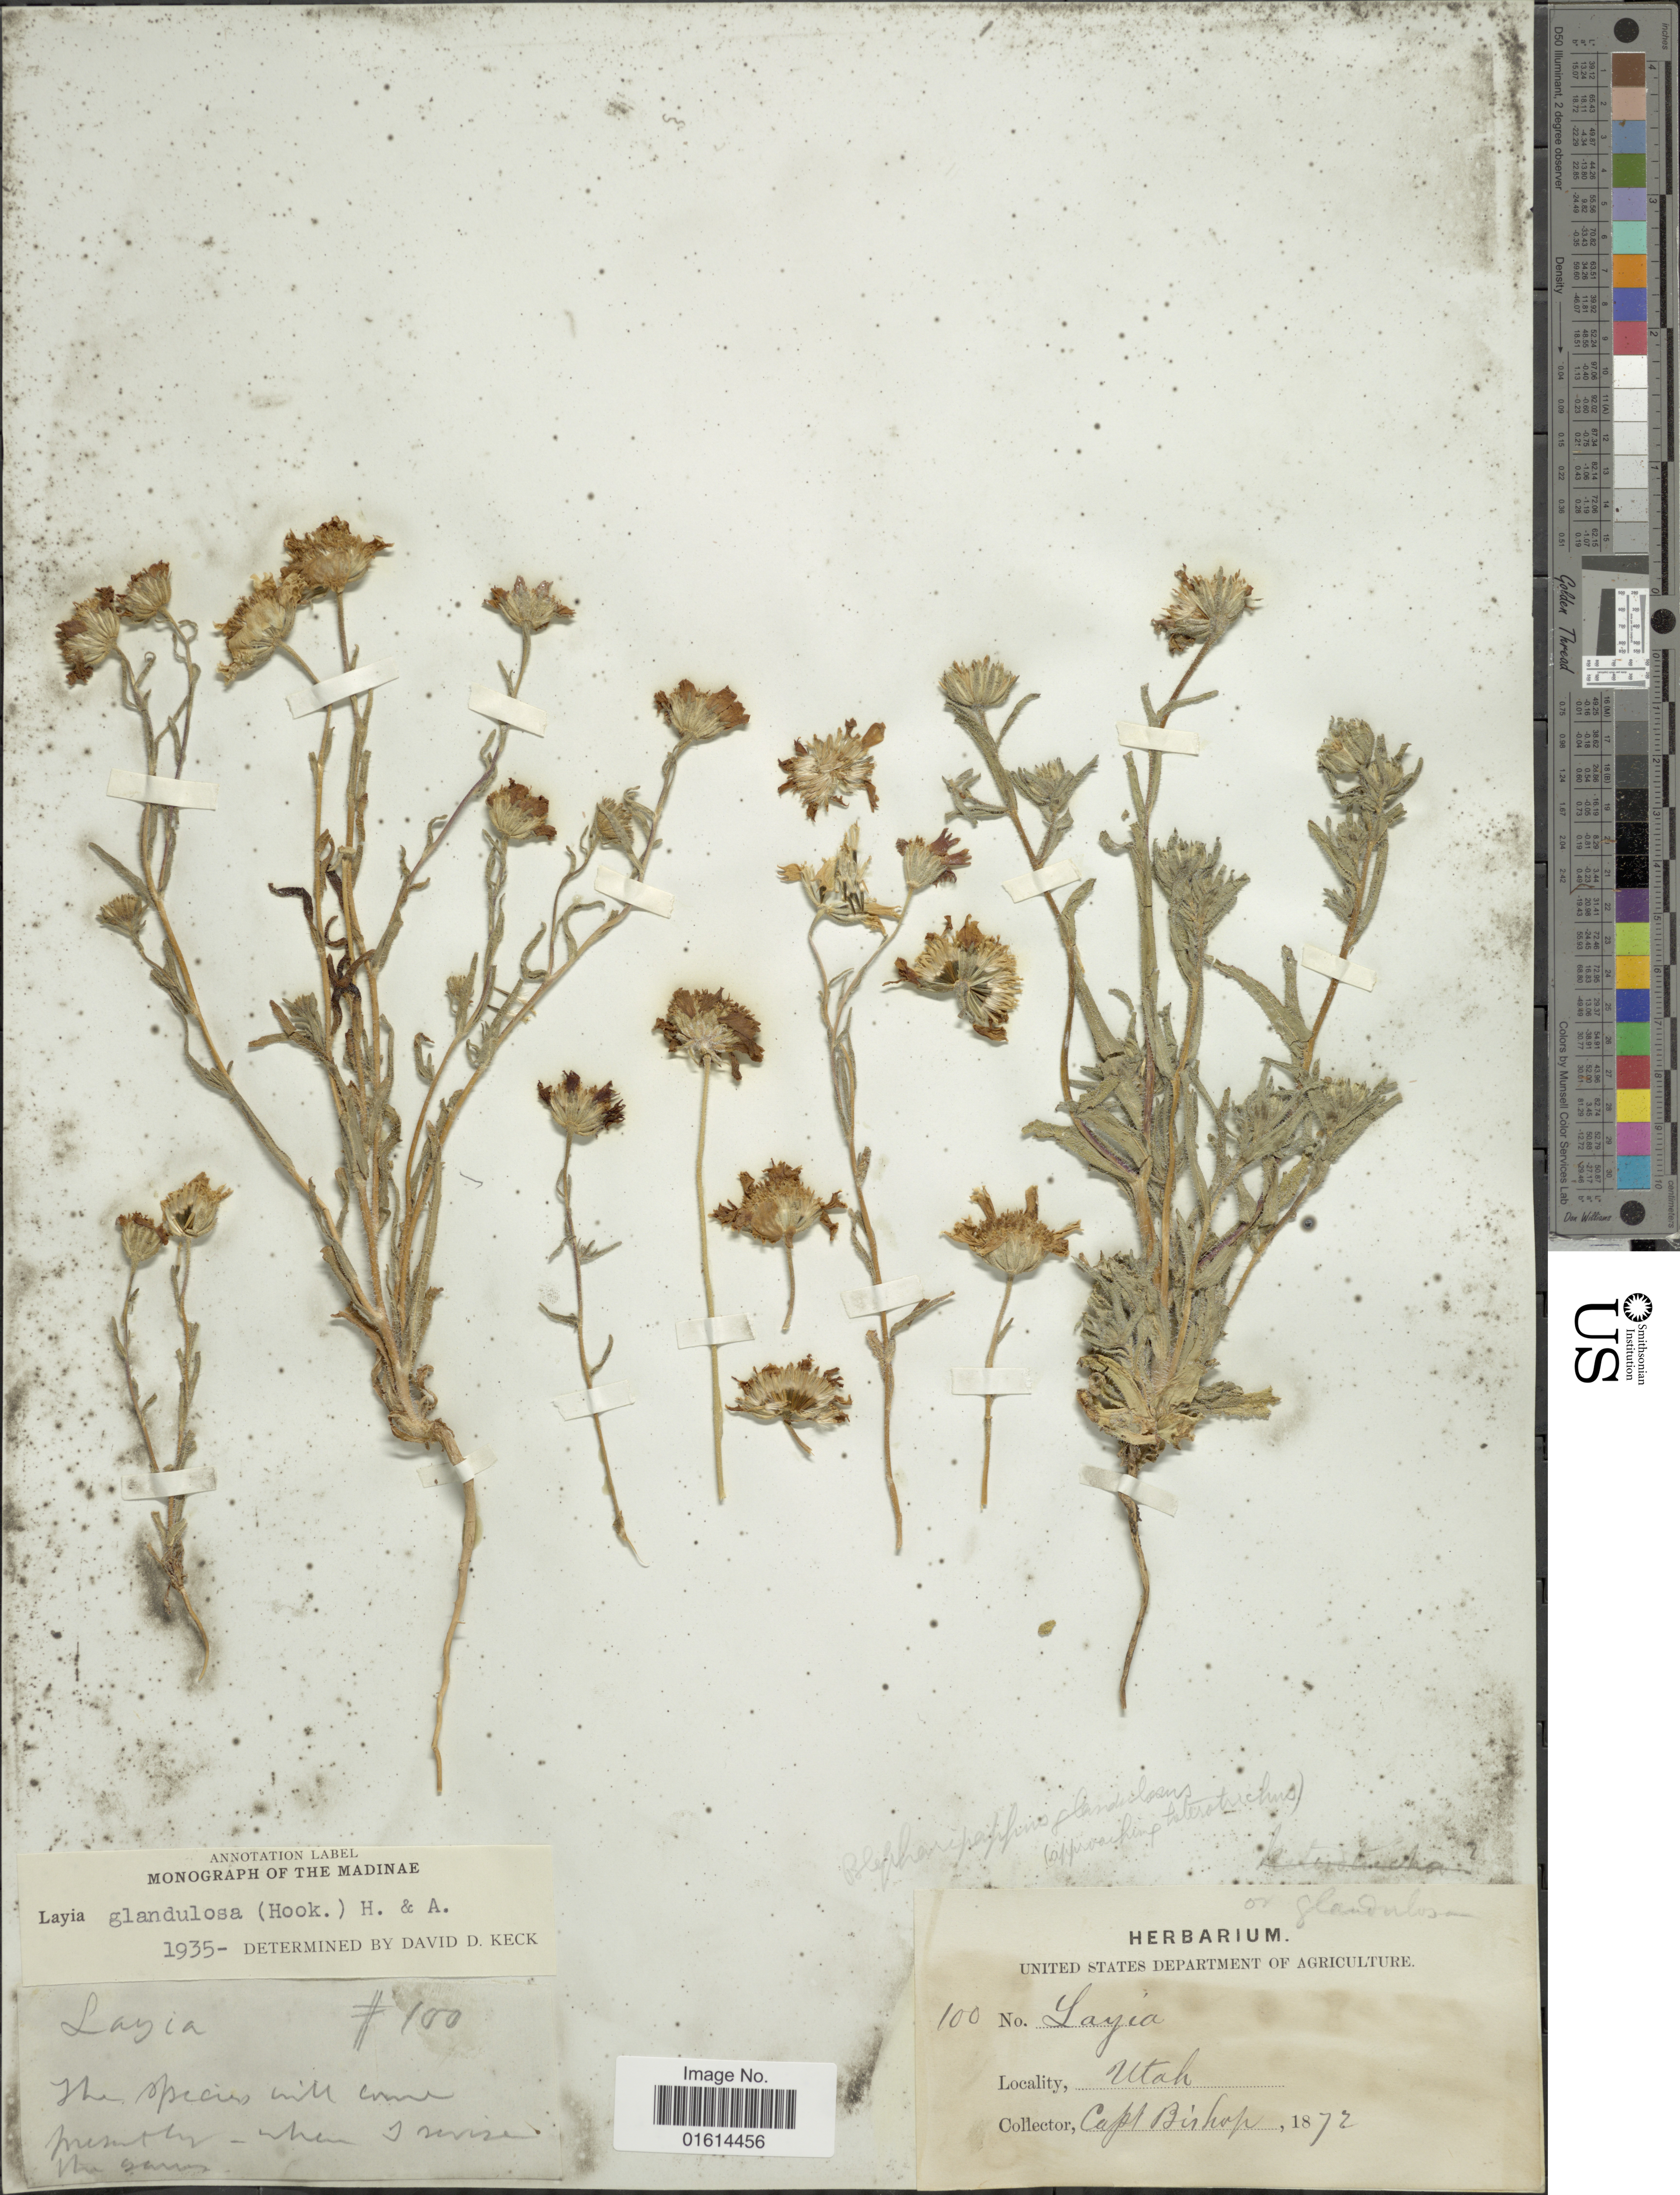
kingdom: Plantae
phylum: Tracheophyta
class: Magnoliopsida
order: Asterales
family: Asteraceae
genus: Layia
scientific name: Layia glandulosa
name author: Hook. & Arn.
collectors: F. M. Bishop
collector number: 100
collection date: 1872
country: United States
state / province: Utah